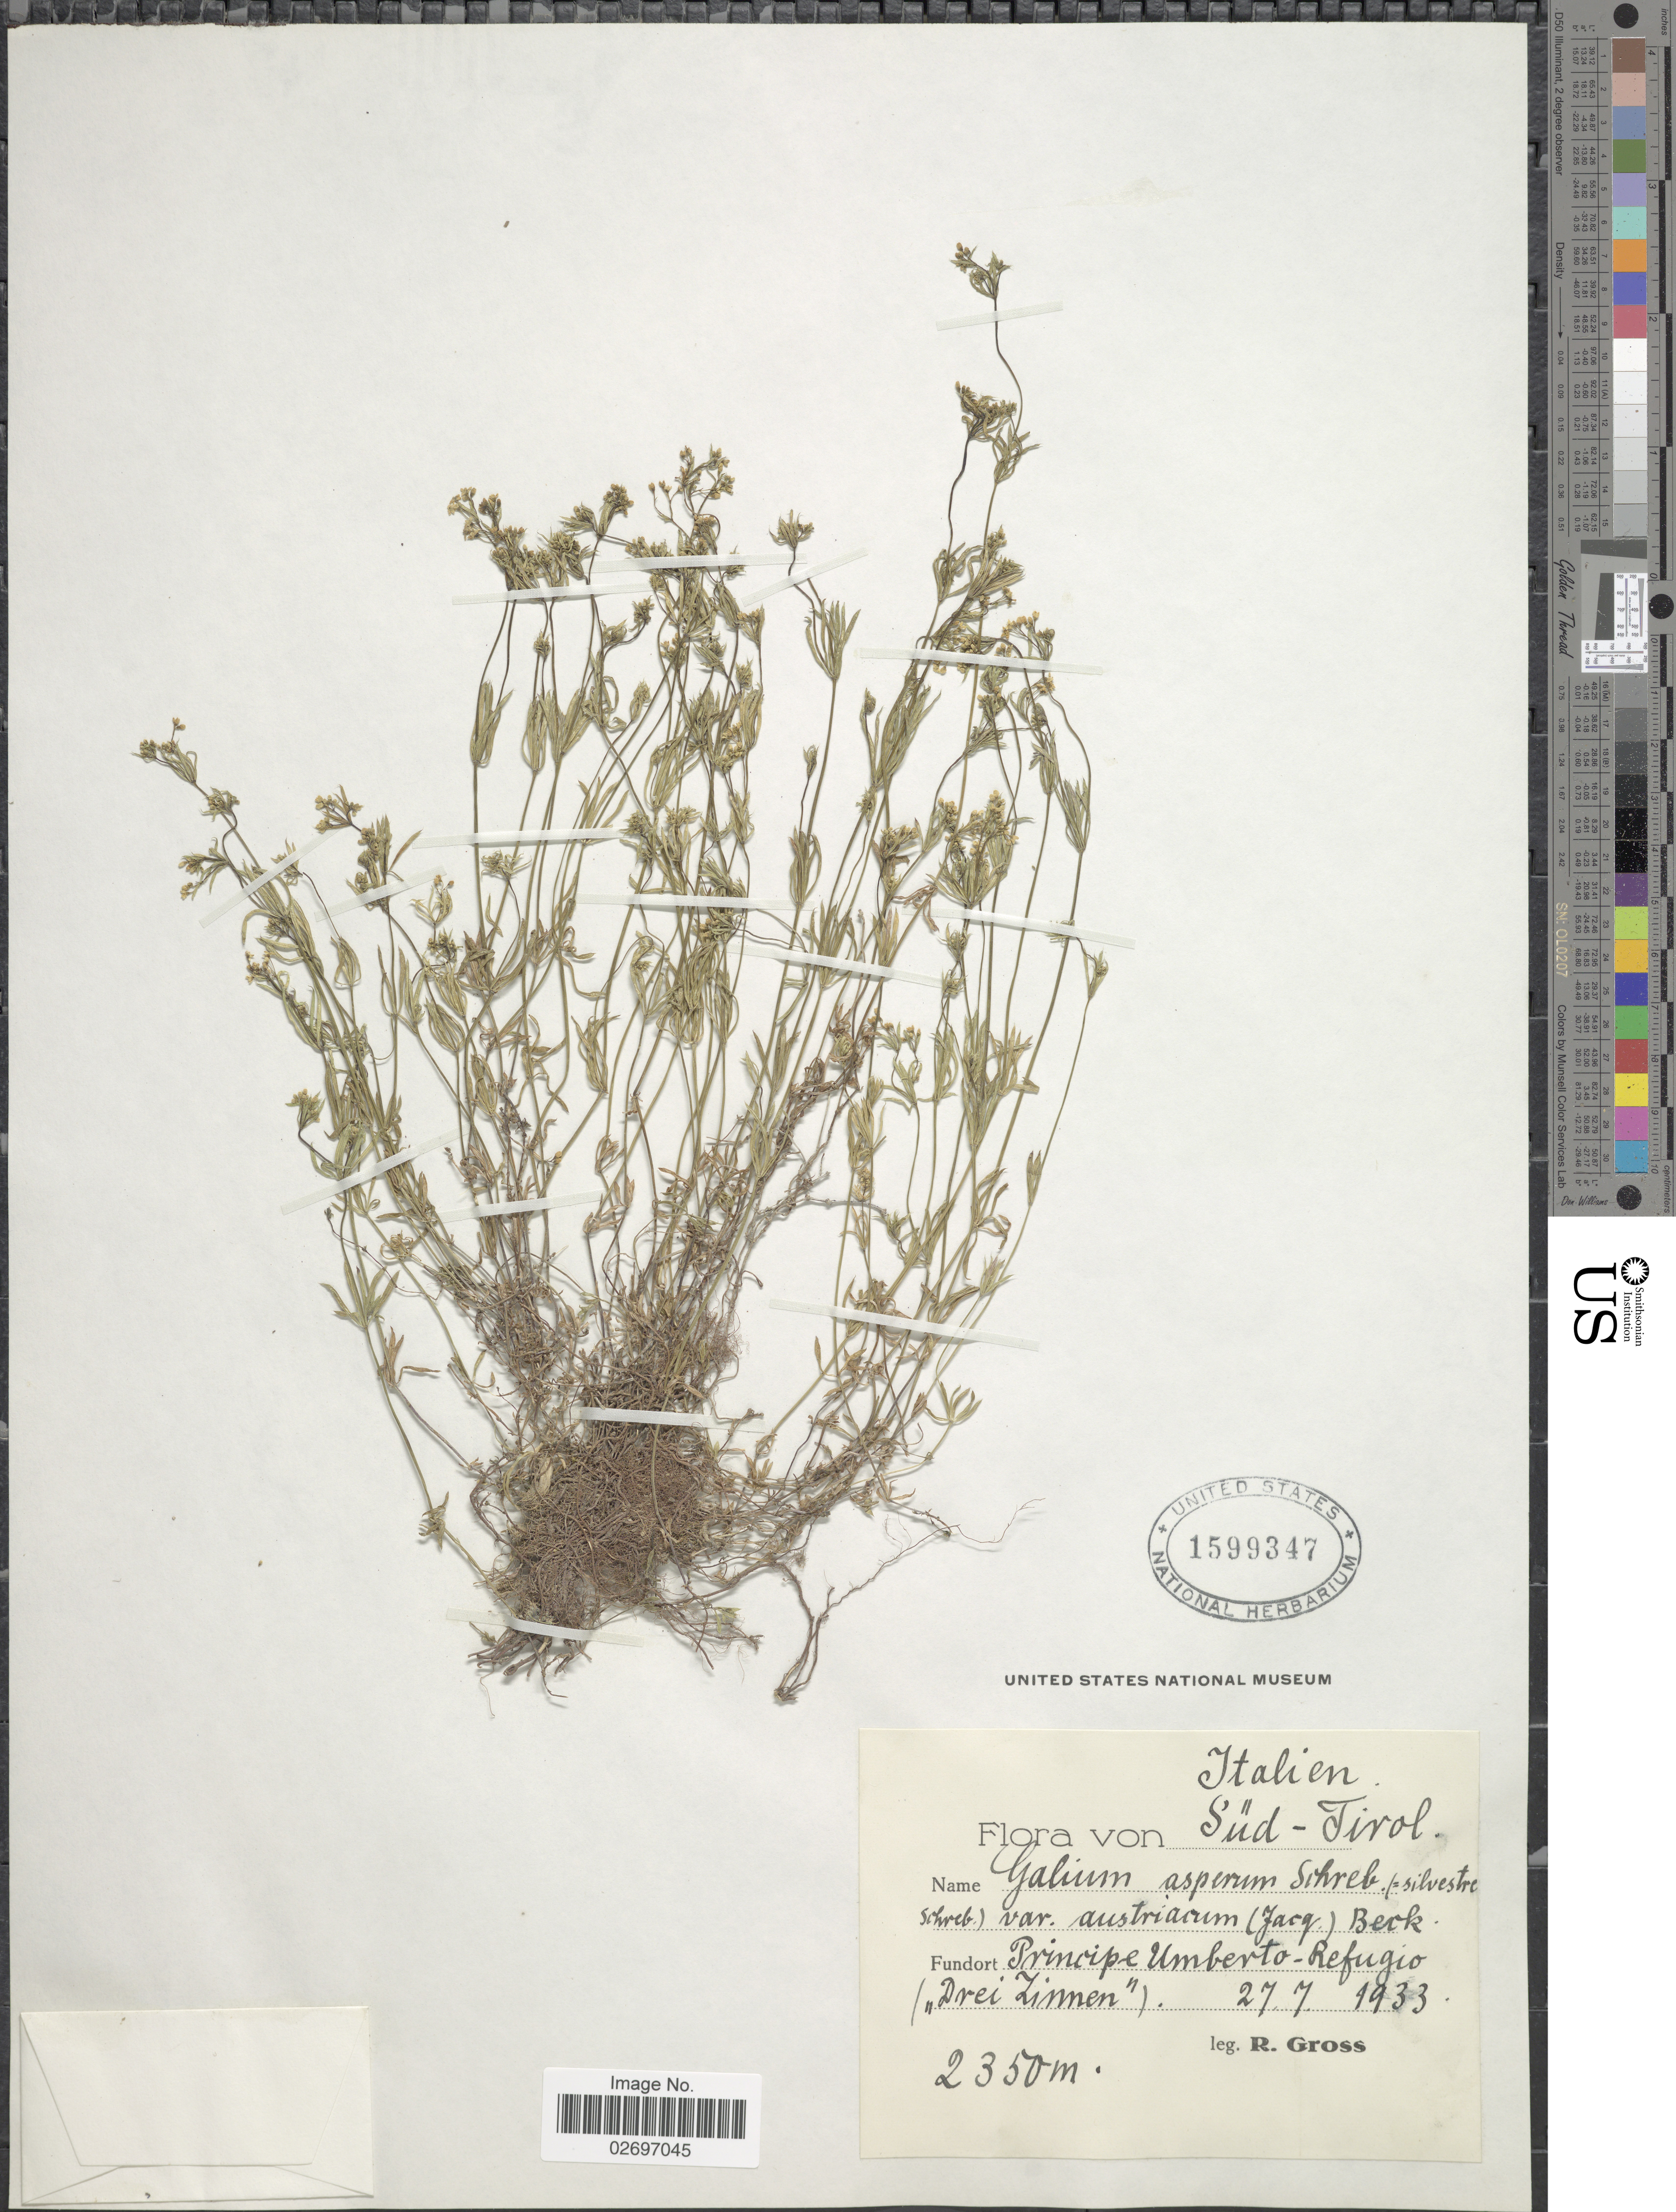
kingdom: Plantae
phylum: Tracheophyta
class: Magnoliopsida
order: Gentianales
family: Rubiaceae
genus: Galium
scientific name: Galium asperum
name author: Schreb.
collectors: R. Gross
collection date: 1933-07-27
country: Italy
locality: Sud-Tirol, Fundort Principe Umberto-Refugio (Drei Zinnen)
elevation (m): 2350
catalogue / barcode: US 1599347